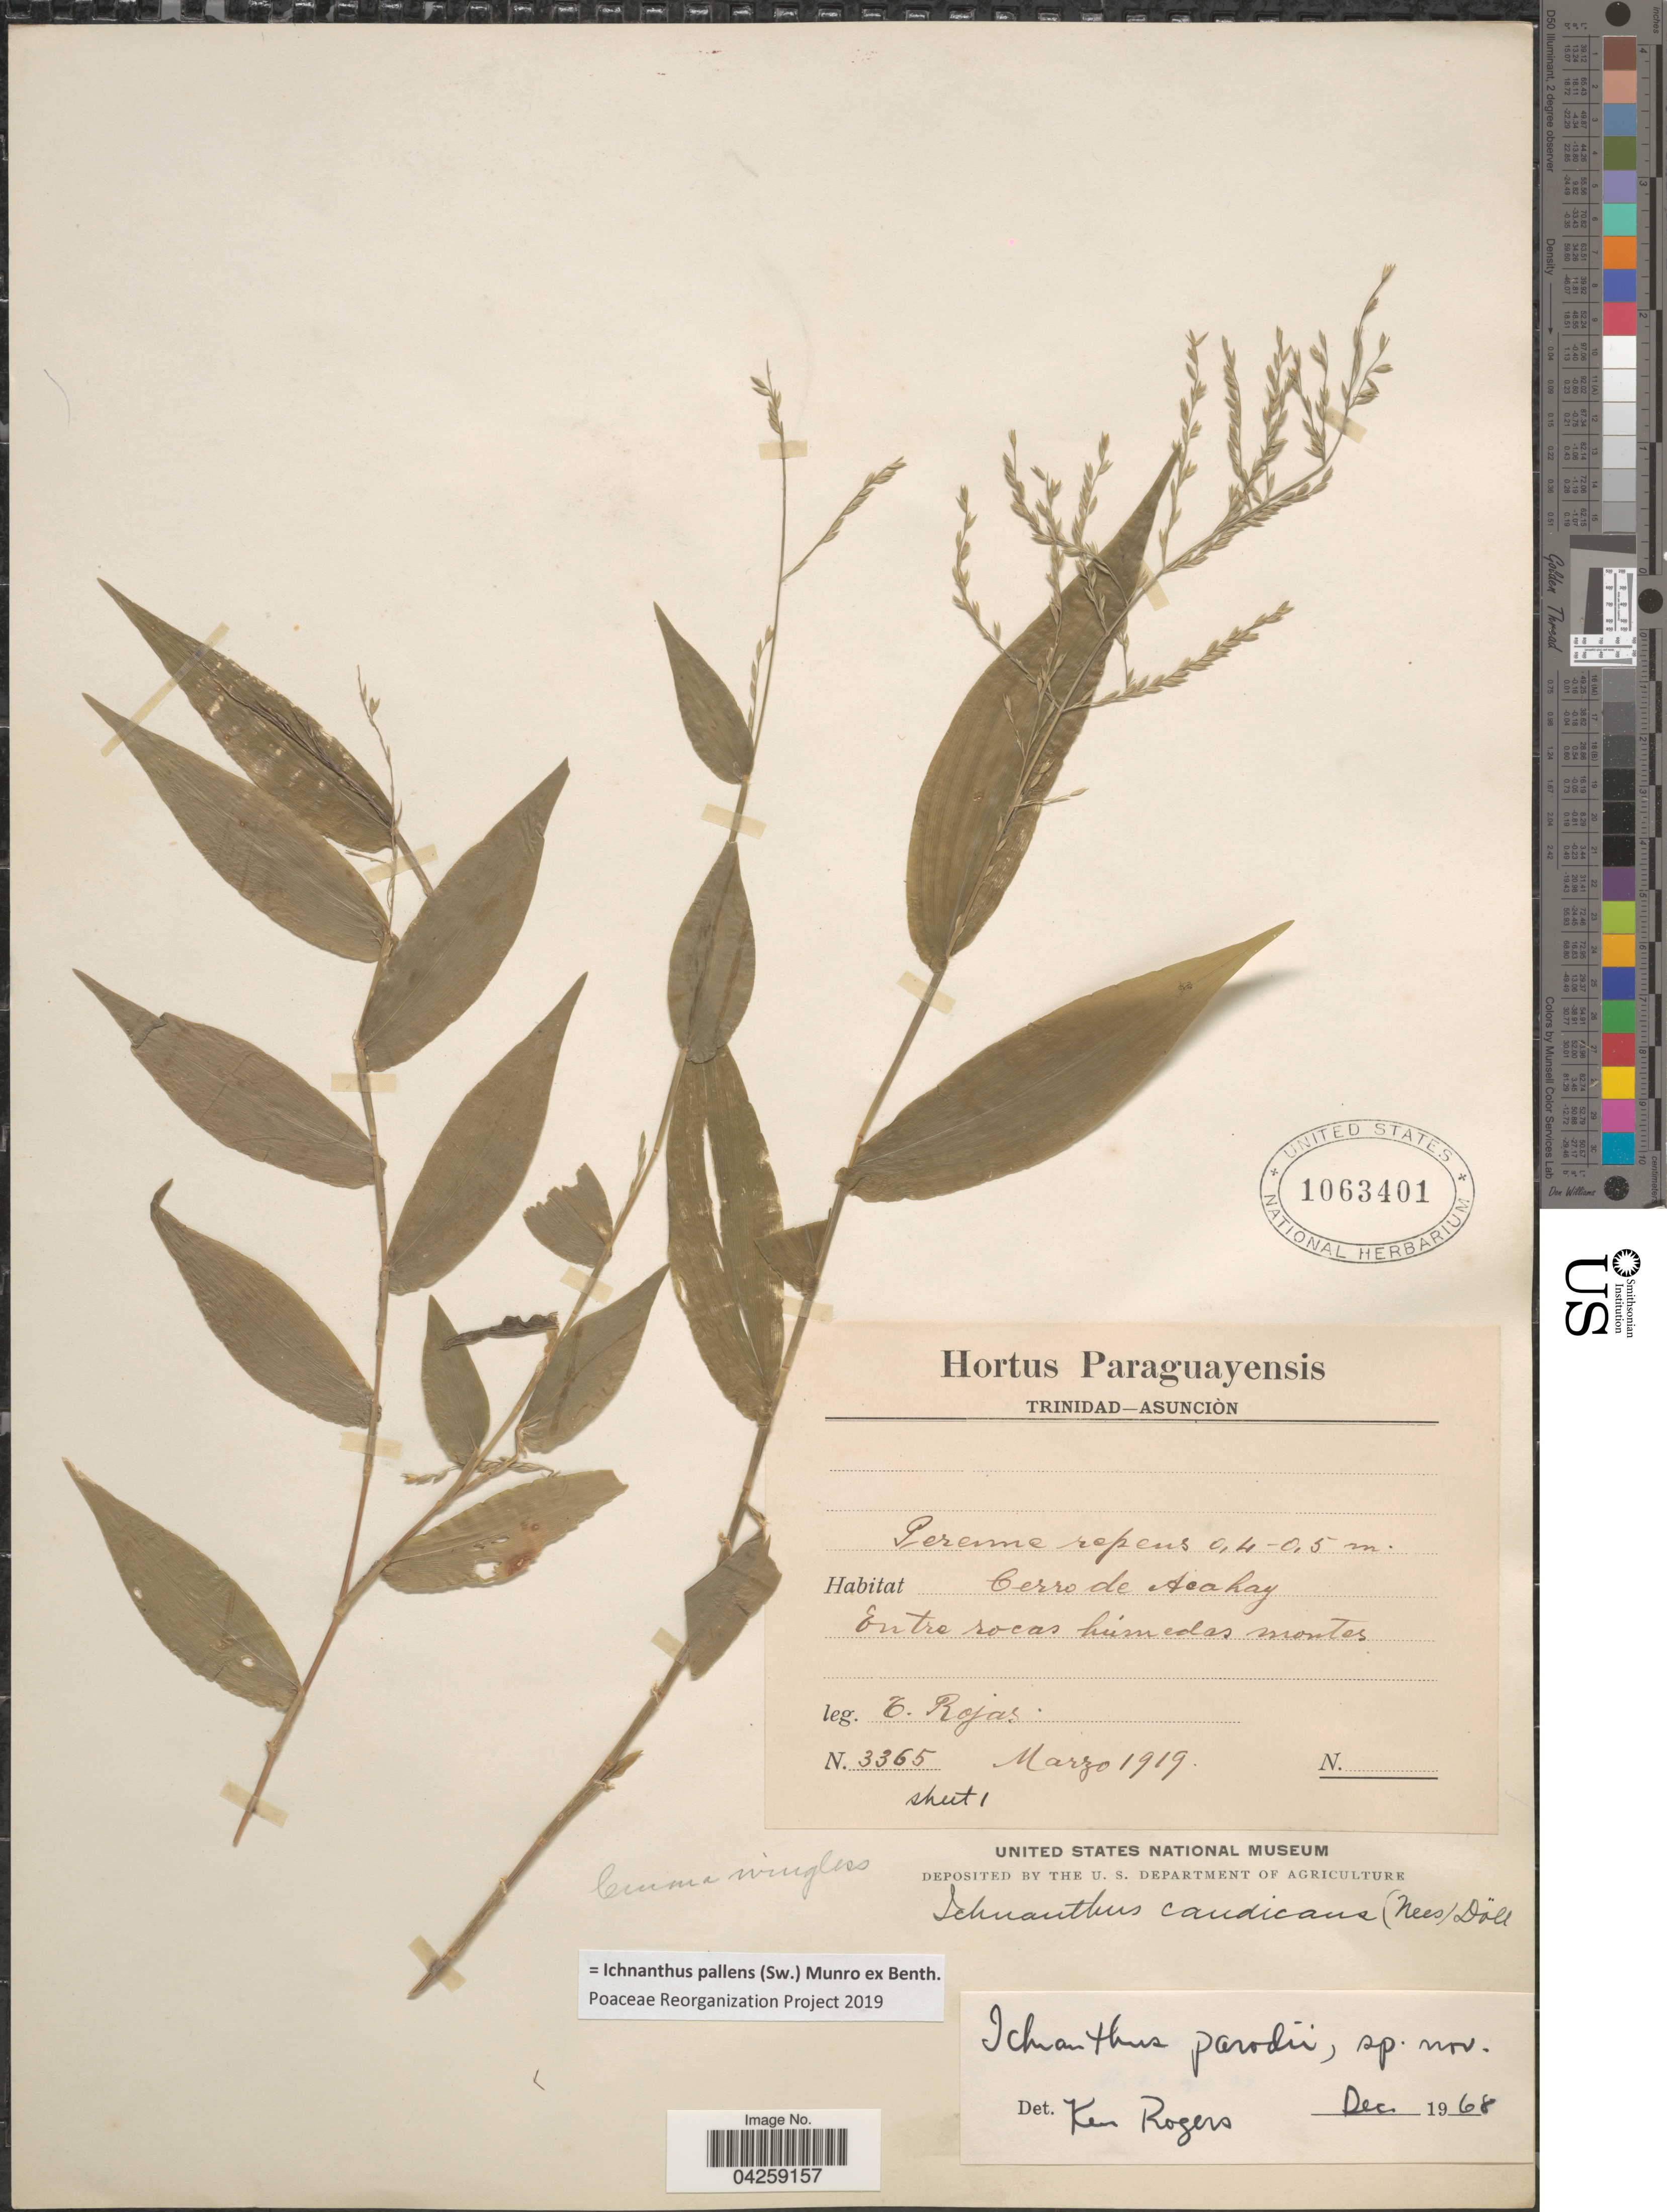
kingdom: Plantae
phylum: Tracheophyta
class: Liliopsida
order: Poales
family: Poaceae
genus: Ichnanthus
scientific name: Ichnanthus pallens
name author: (Sw.) Munro ex Benth.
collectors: T. Rojas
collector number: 3365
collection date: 1919-03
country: Paraguay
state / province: Asuncion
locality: Cerro de Acahay. Entre rocas húmedas montes.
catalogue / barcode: US 1063401